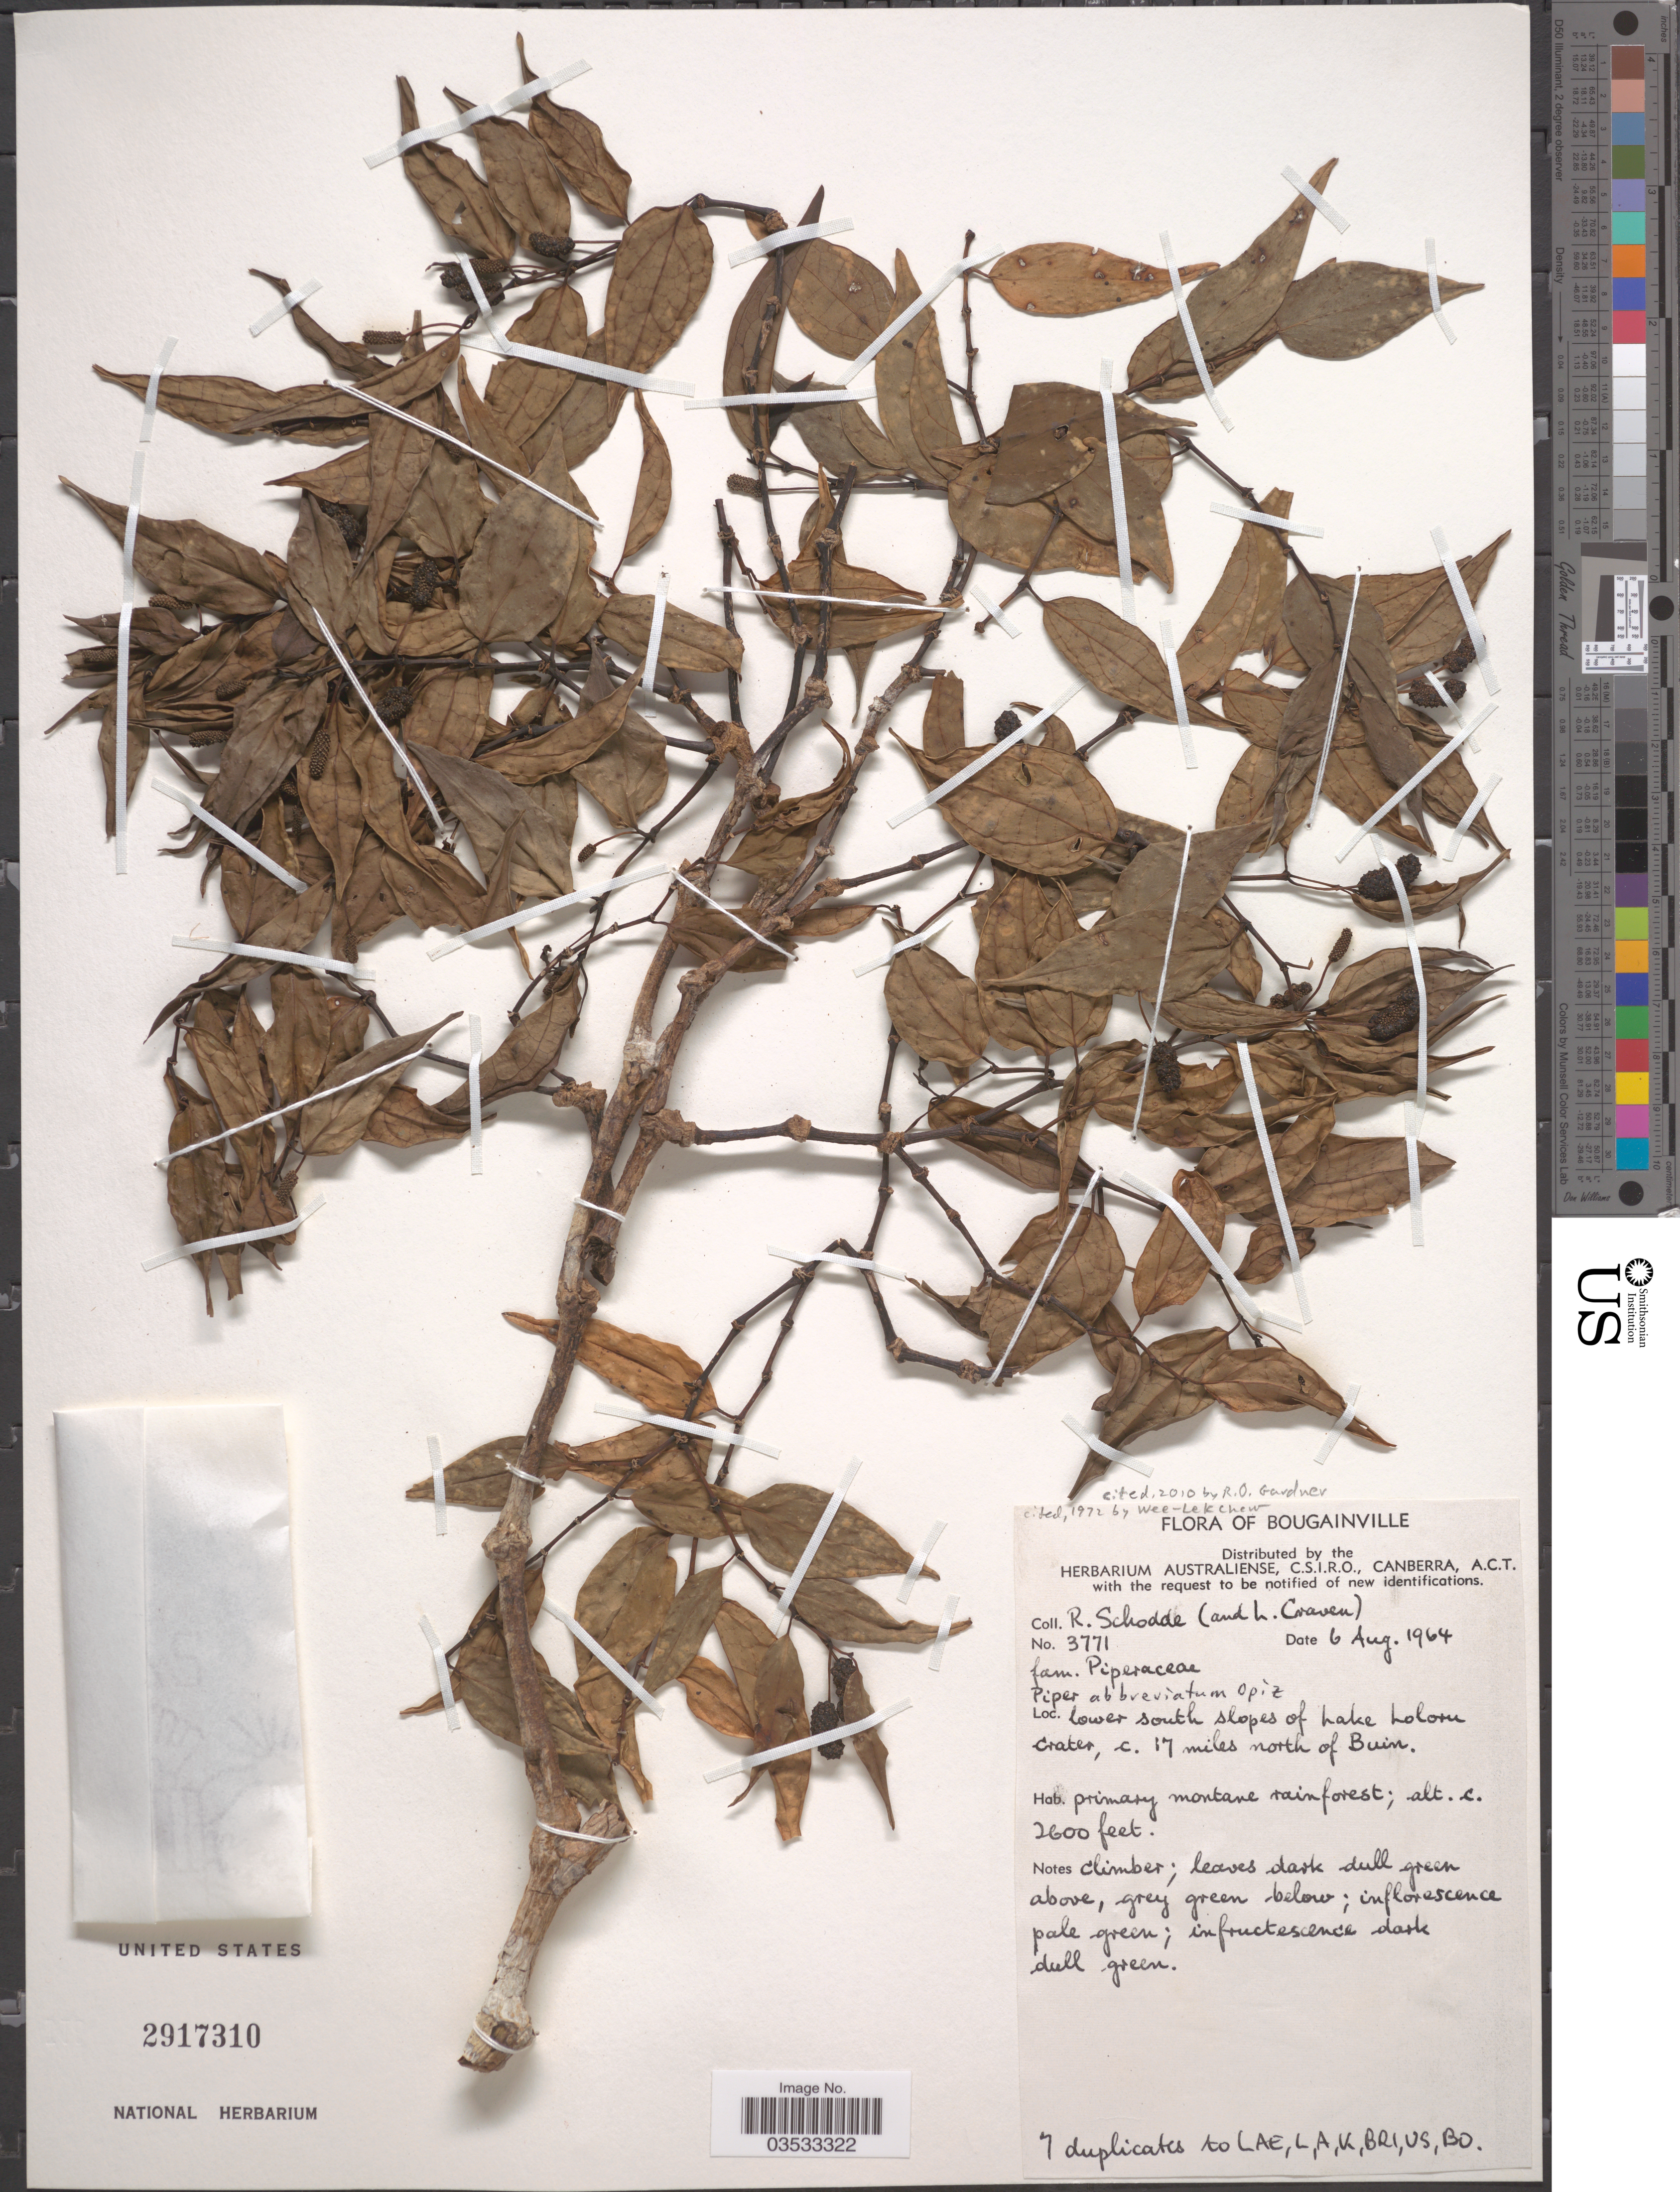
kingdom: Plantae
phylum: Tracheophyta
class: Magnoliopsida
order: Piperales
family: Piperaceae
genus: Piper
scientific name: Piper abbreviatum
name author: Opiz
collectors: R. Schodde & L. A. Craven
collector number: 3771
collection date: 1964-08-06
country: Papua New Guinea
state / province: Bougainville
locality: Lower south slopes of Lake Lolom crater, c. 17 miles north of Buin.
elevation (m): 792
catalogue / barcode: US 2917310